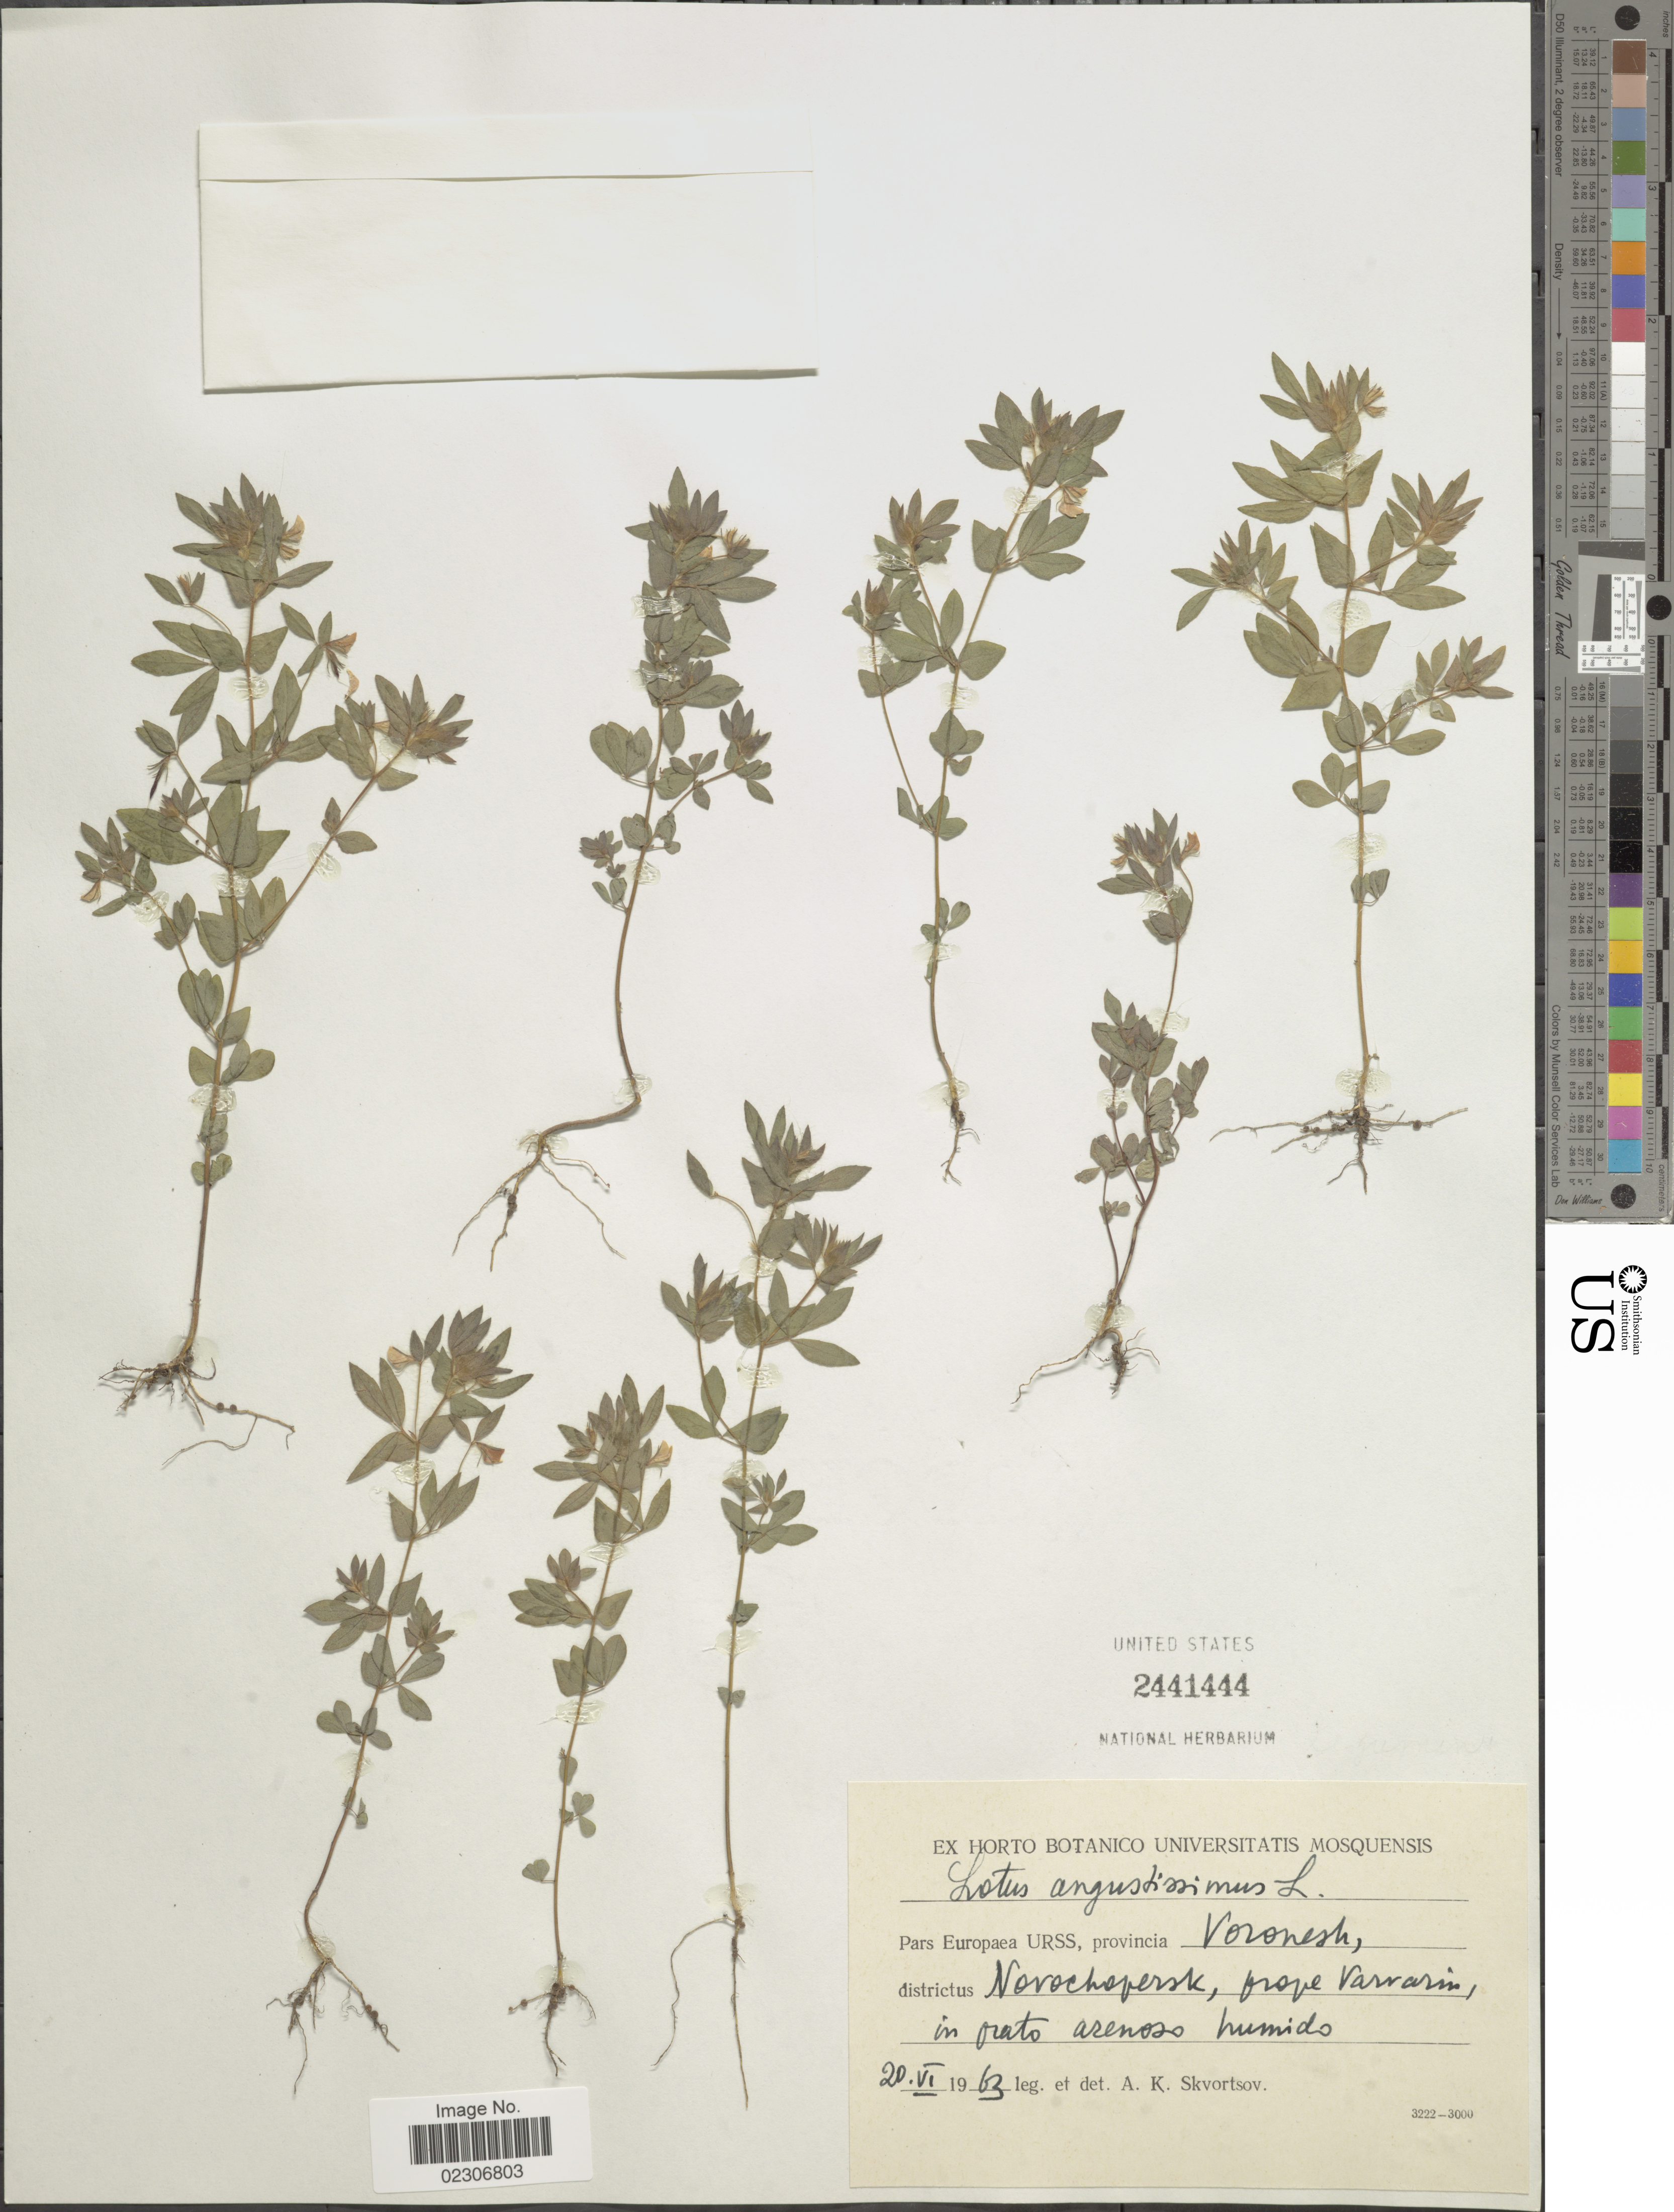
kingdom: Plantae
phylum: Tracheophyta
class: Magnoliopsida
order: Fabales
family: Fabaceae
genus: Lotus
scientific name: Lotus angustissimus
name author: L.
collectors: A. K. Skvortsov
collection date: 1963-06-20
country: Russian Federation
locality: Pars Europaea URSS, provincia Voronesh, districtus Novochopersk, prope Varrarim in prato arenoso humido.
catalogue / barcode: US 2441444